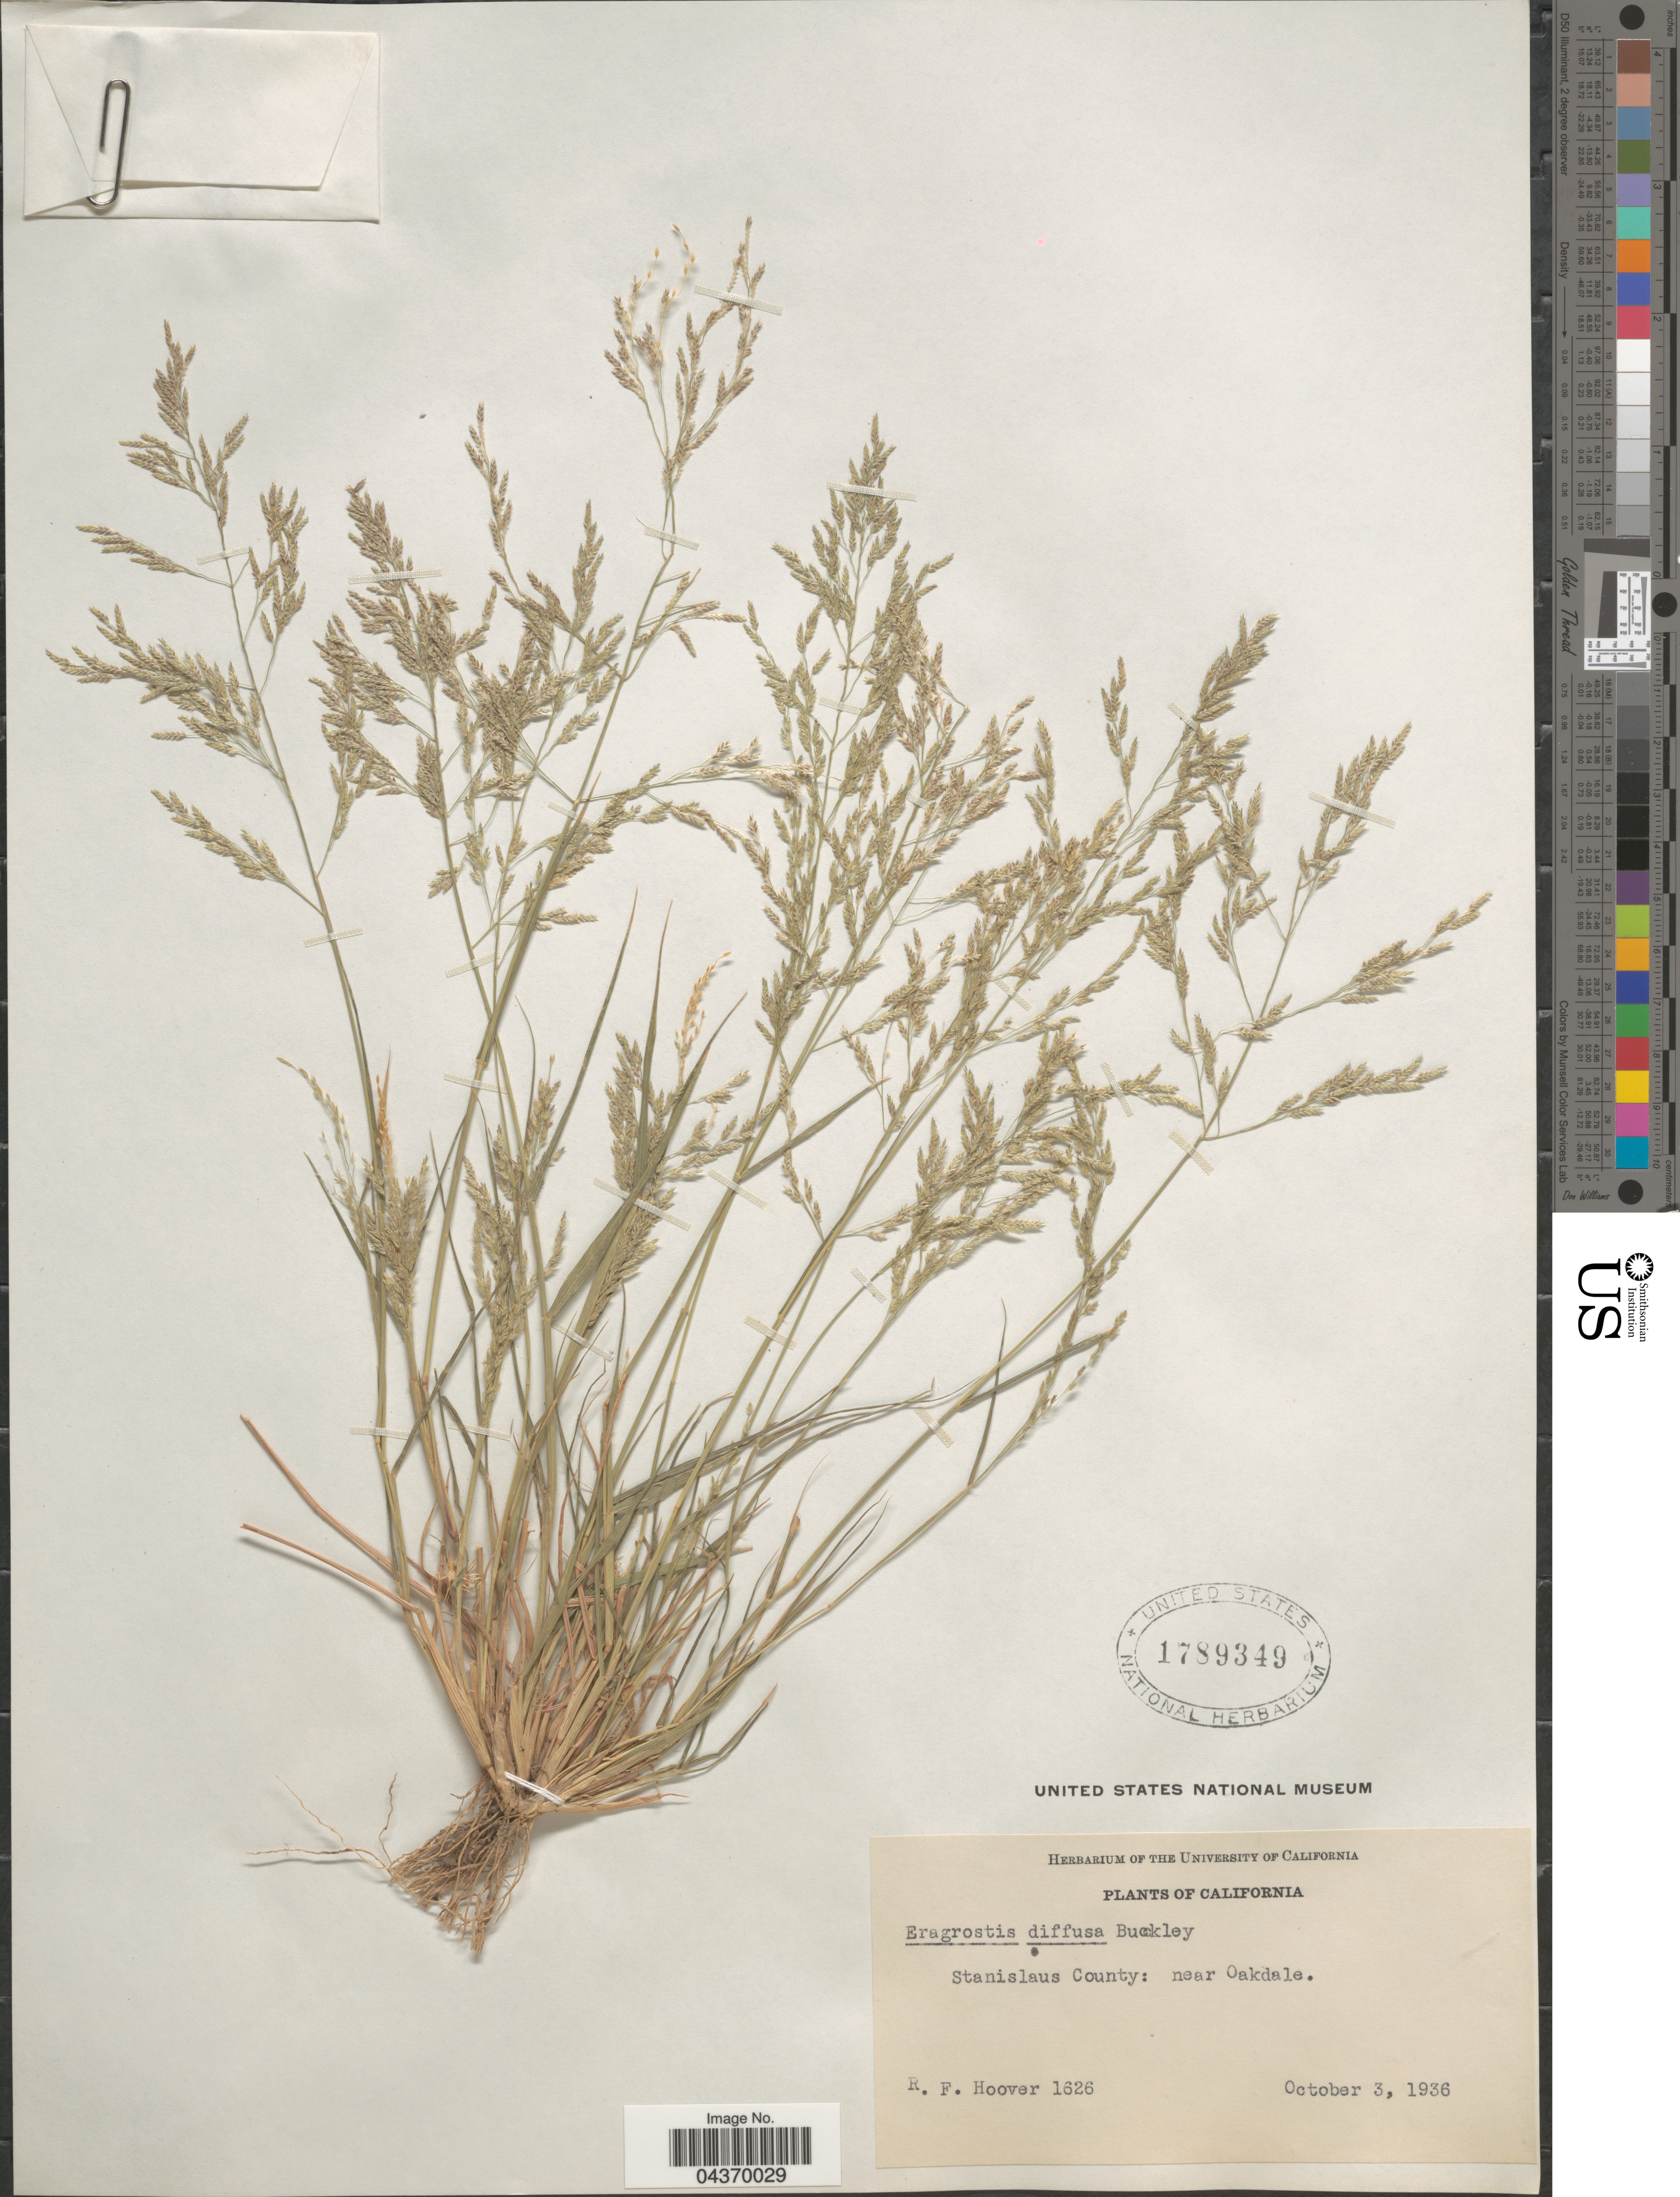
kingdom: Plantae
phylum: Tracheophyta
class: Liliopsida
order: Poales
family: Poaceae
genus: Eragrostis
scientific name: Eragrostis pectinacea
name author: (Michx.) Nees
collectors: R. F. Hoover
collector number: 1626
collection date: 1936-10-03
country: United States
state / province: California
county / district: Stanislaus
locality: Stanislaus County: near Oakdale.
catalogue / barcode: US 1789349